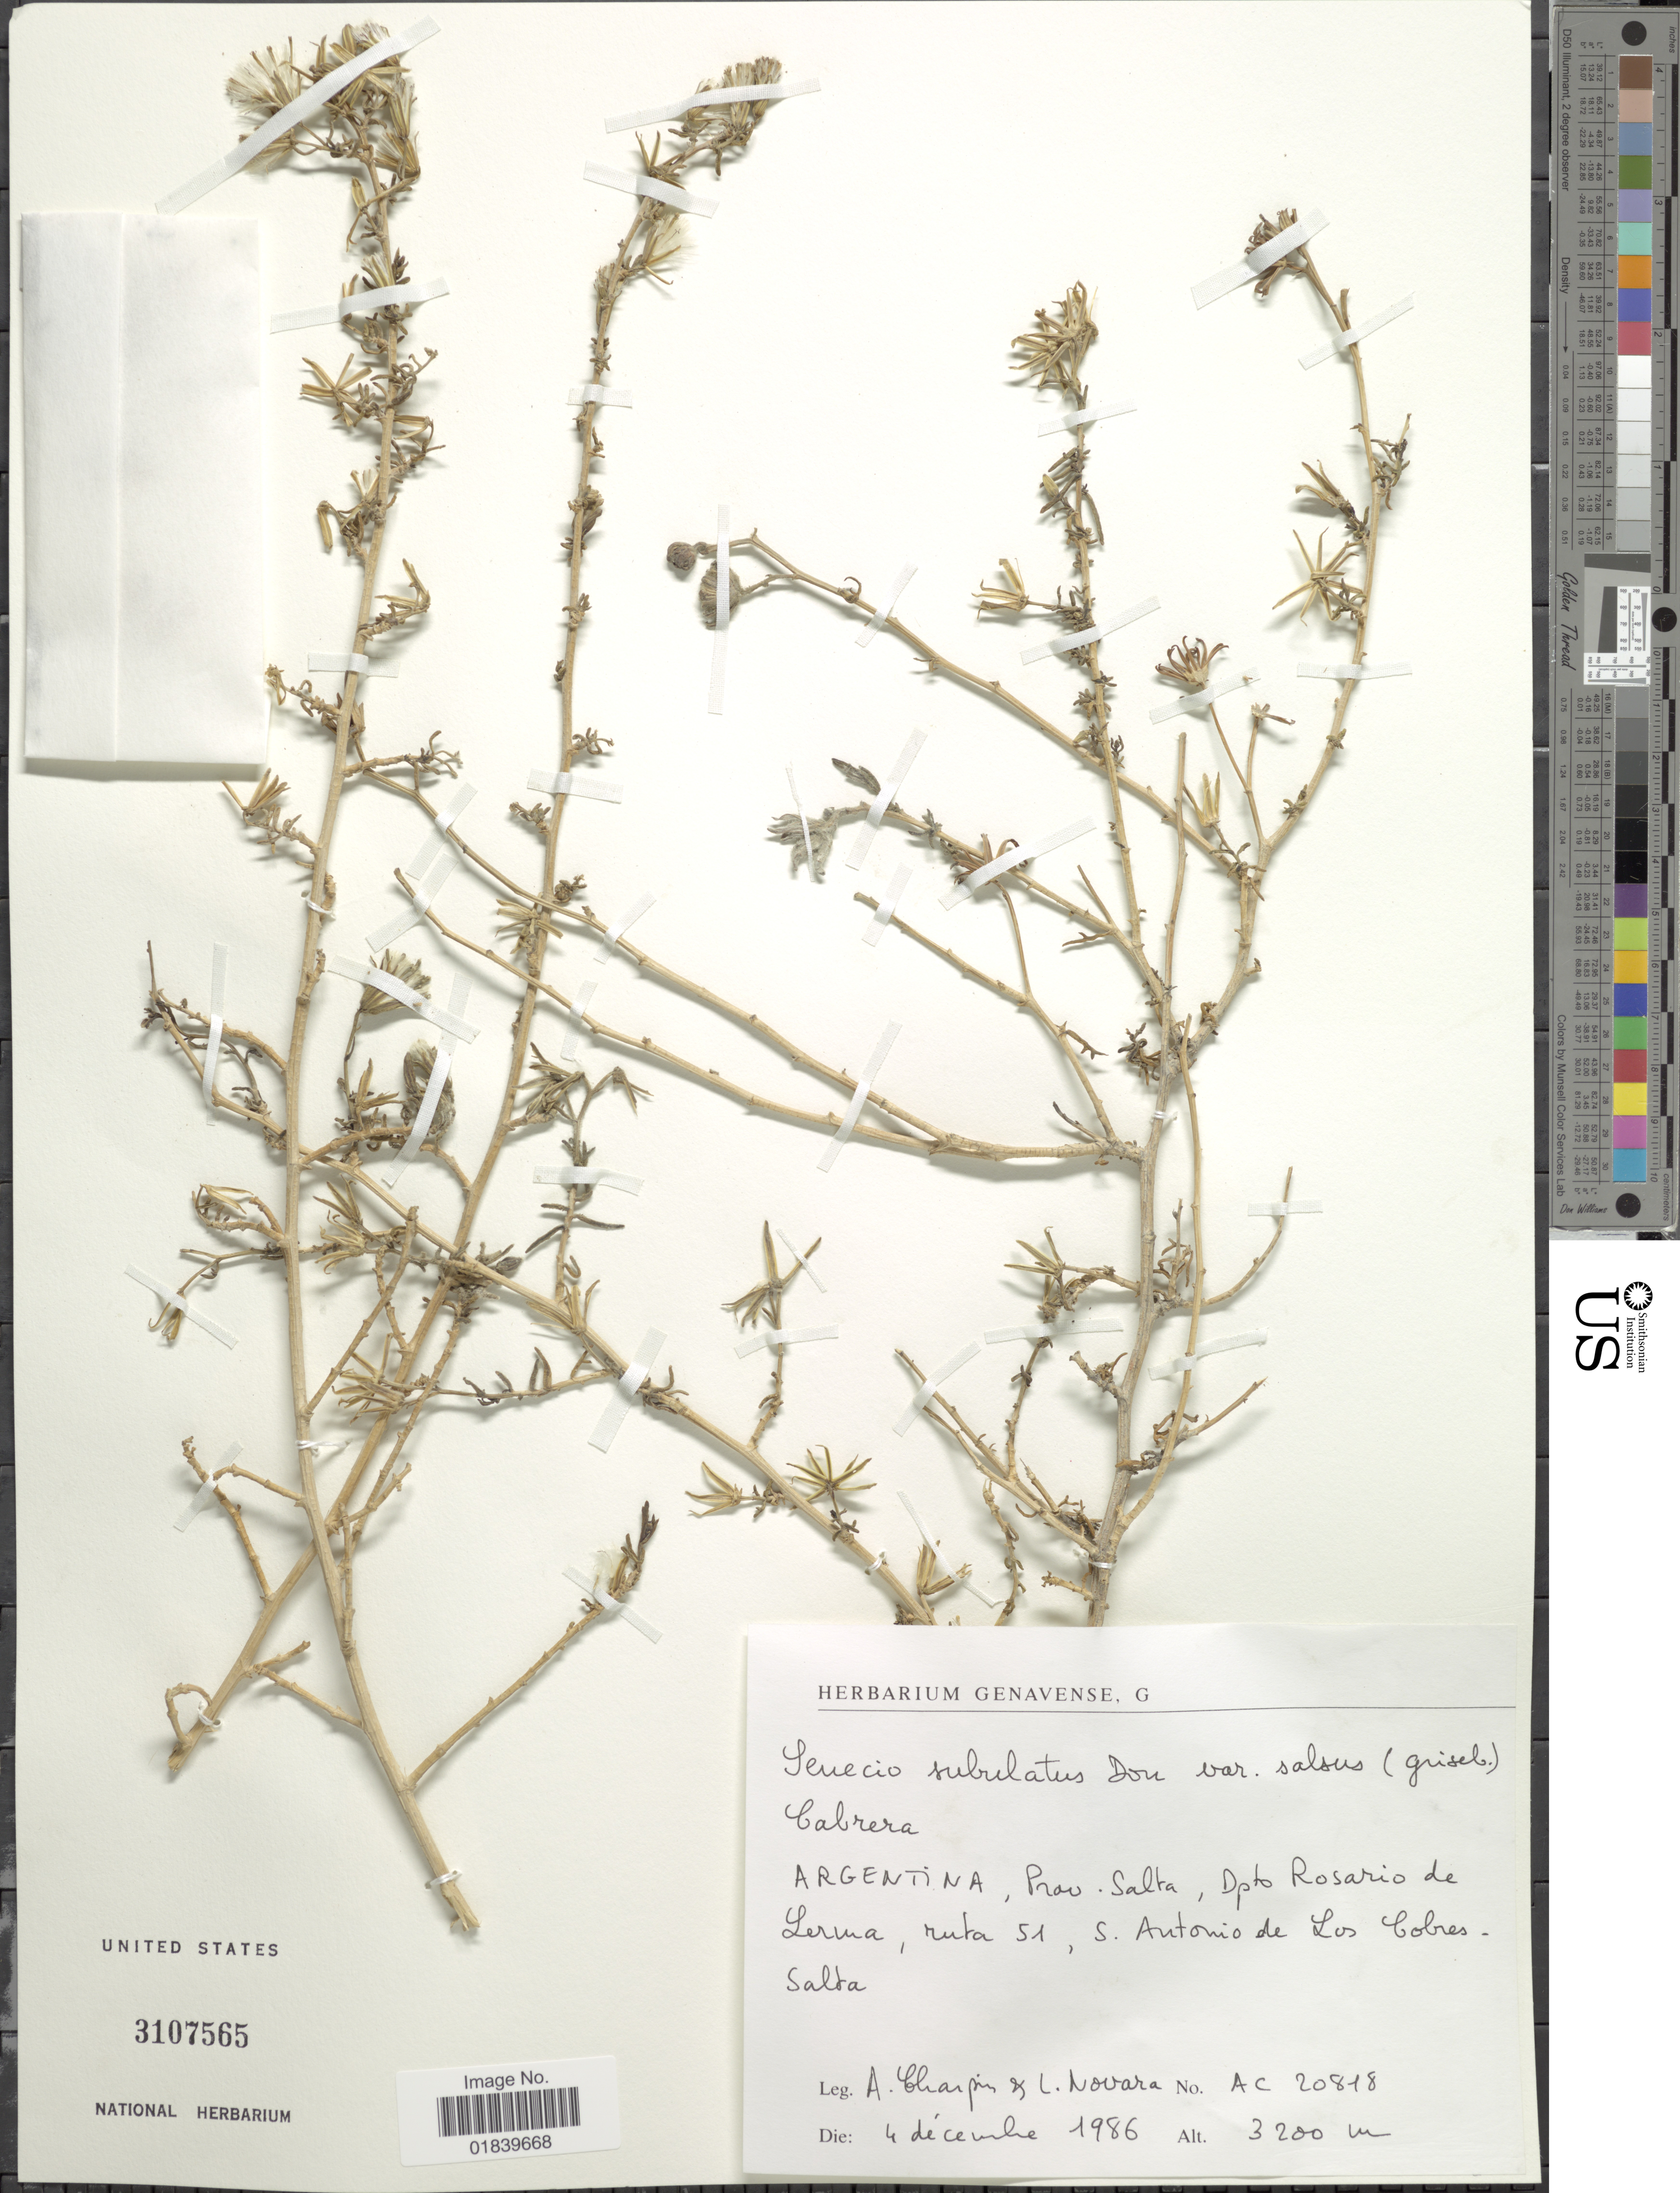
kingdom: Plantae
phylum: Tracheophyta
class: Magnoliopsida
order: Asterales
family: Asteraceae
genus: Senecio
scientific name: Senecio subulatus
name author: D. Don ex Hook. & Arn.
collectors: A. Charpin & L. Novara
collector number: AC20818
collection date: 1986-12-04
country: Argentina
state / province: Salta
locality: Dpto. Rosario de Lerma, ruta S1, S. Antonio de Los Cobres. Salta.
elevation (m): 3200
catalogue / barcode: US 3107565